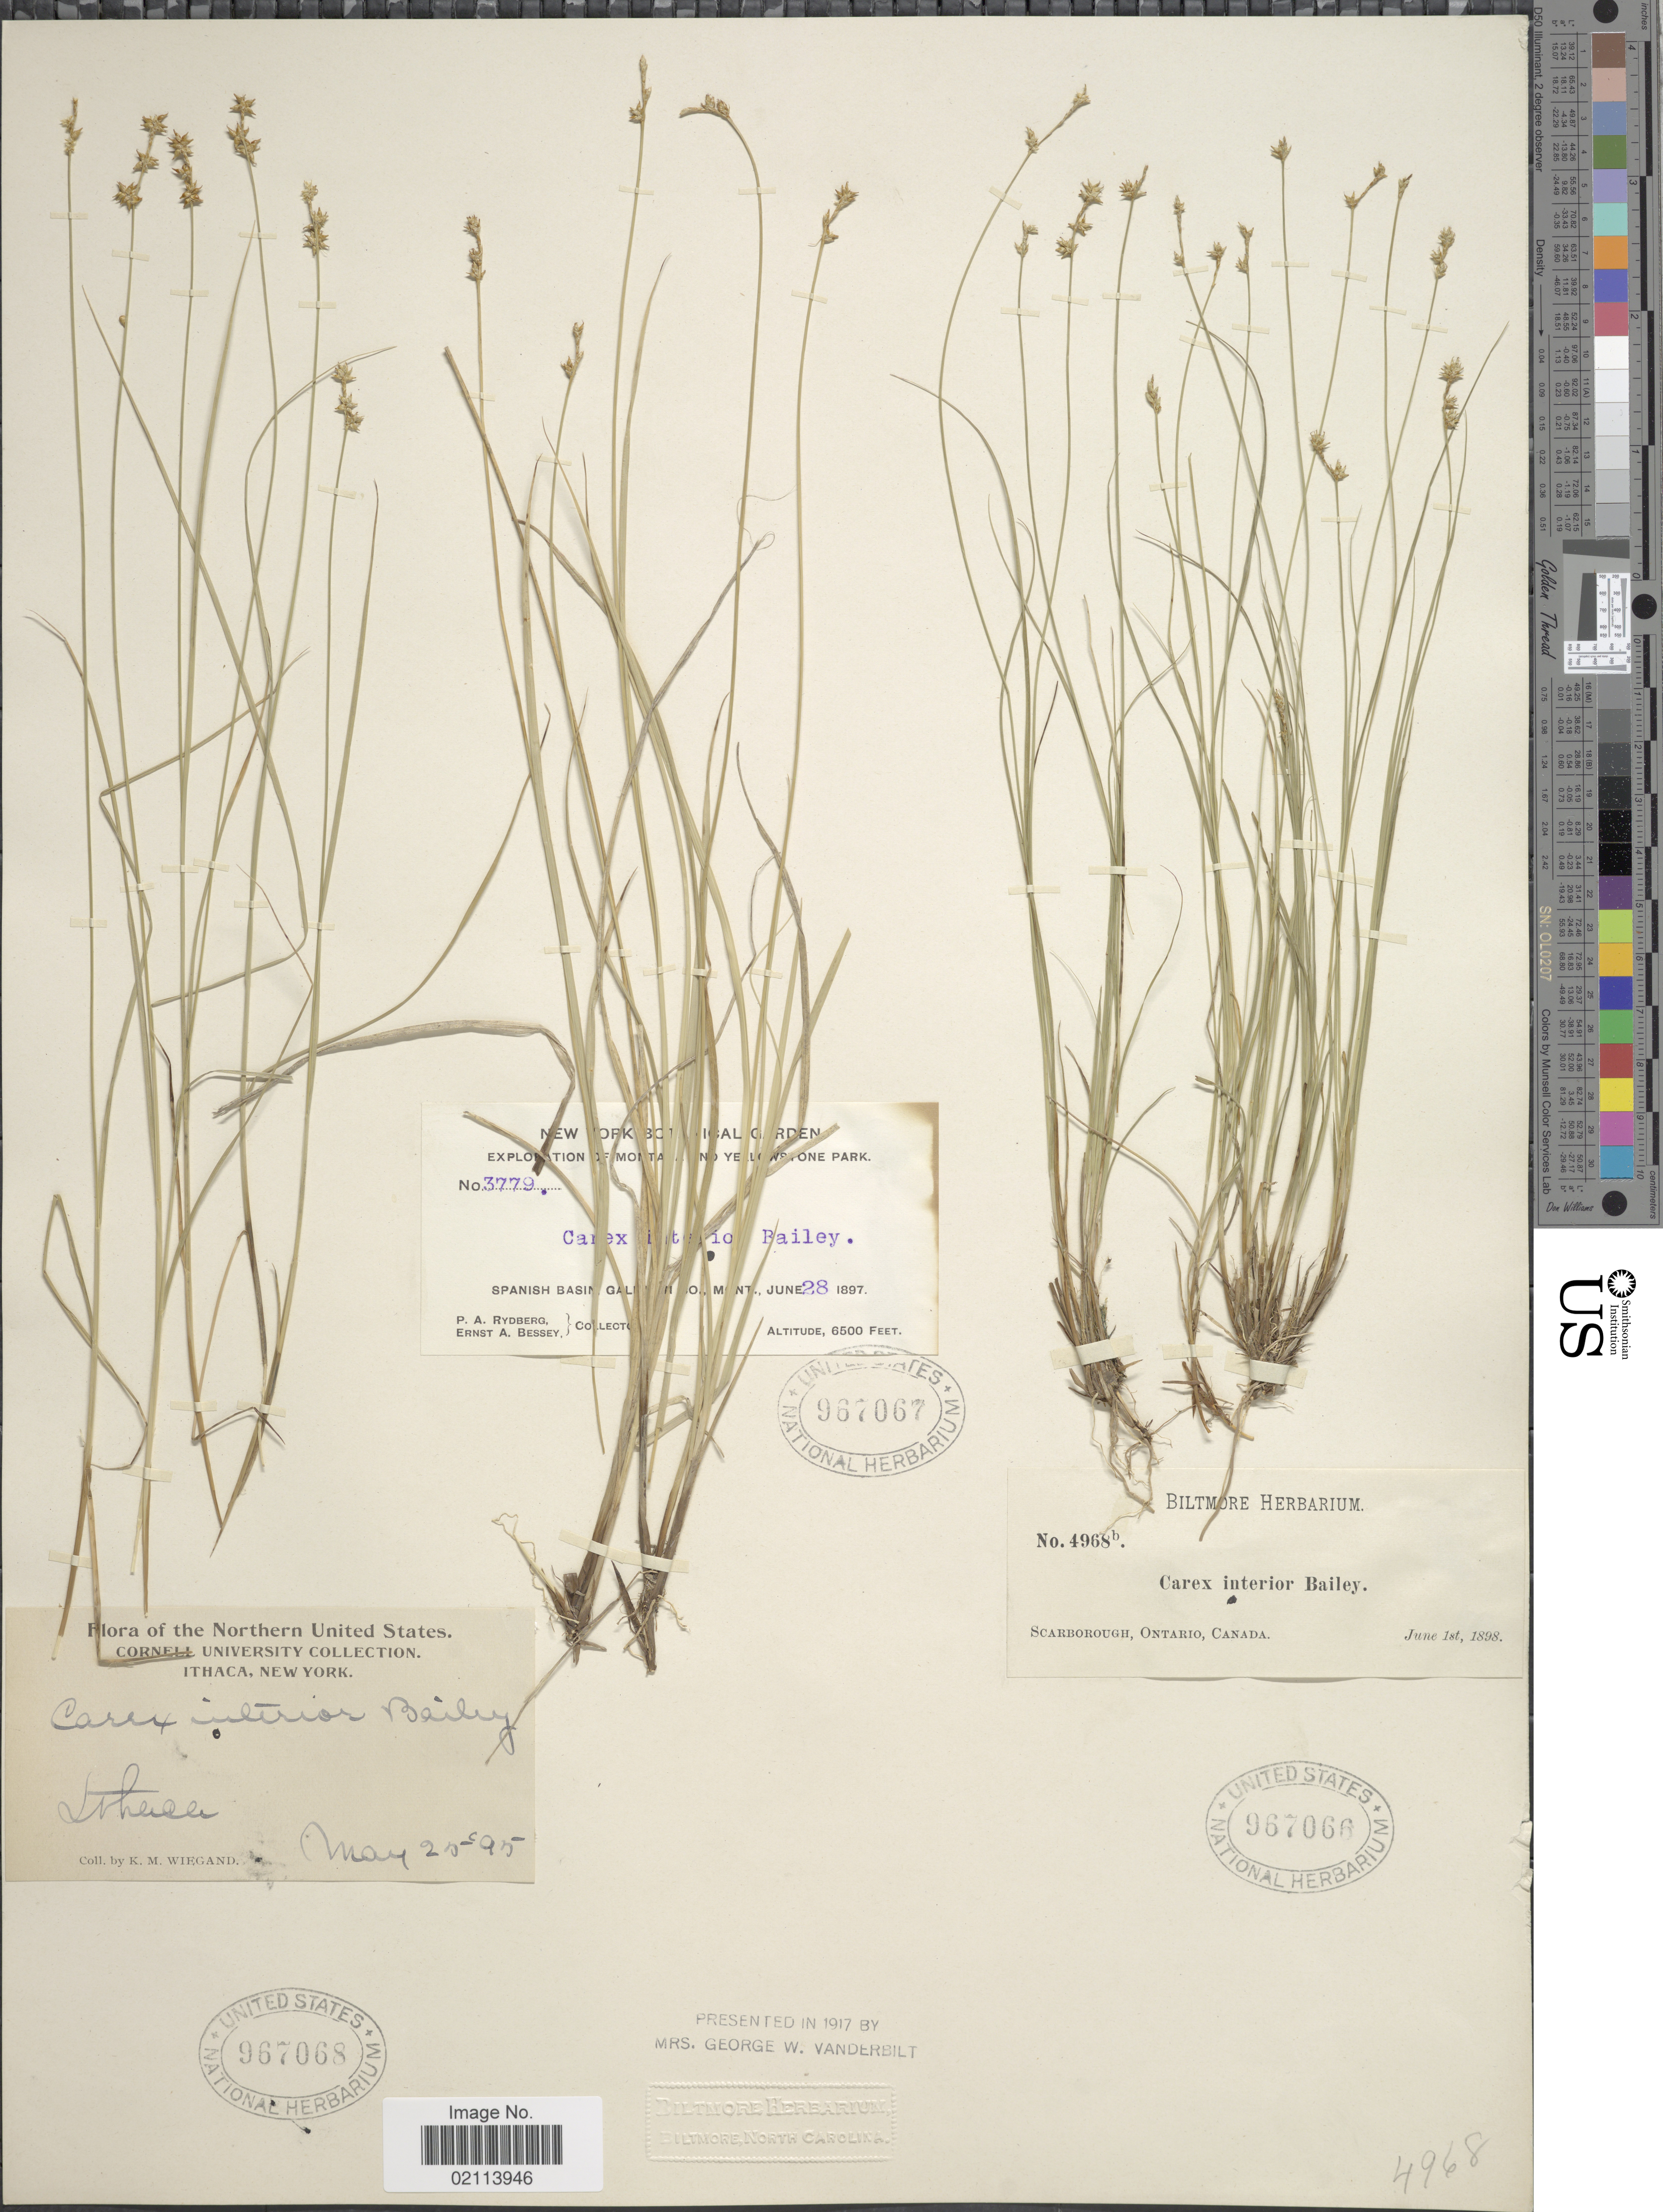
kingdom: Plantae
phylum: Tracheophyta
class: Liliopsida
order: Poales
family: Cyperaceae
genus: Carex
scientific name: Carex interior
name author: L.H. Bailey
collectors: K. M. Wiegand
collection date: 1895-05-25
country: United States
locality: Ithaca.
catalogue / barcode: US 967068